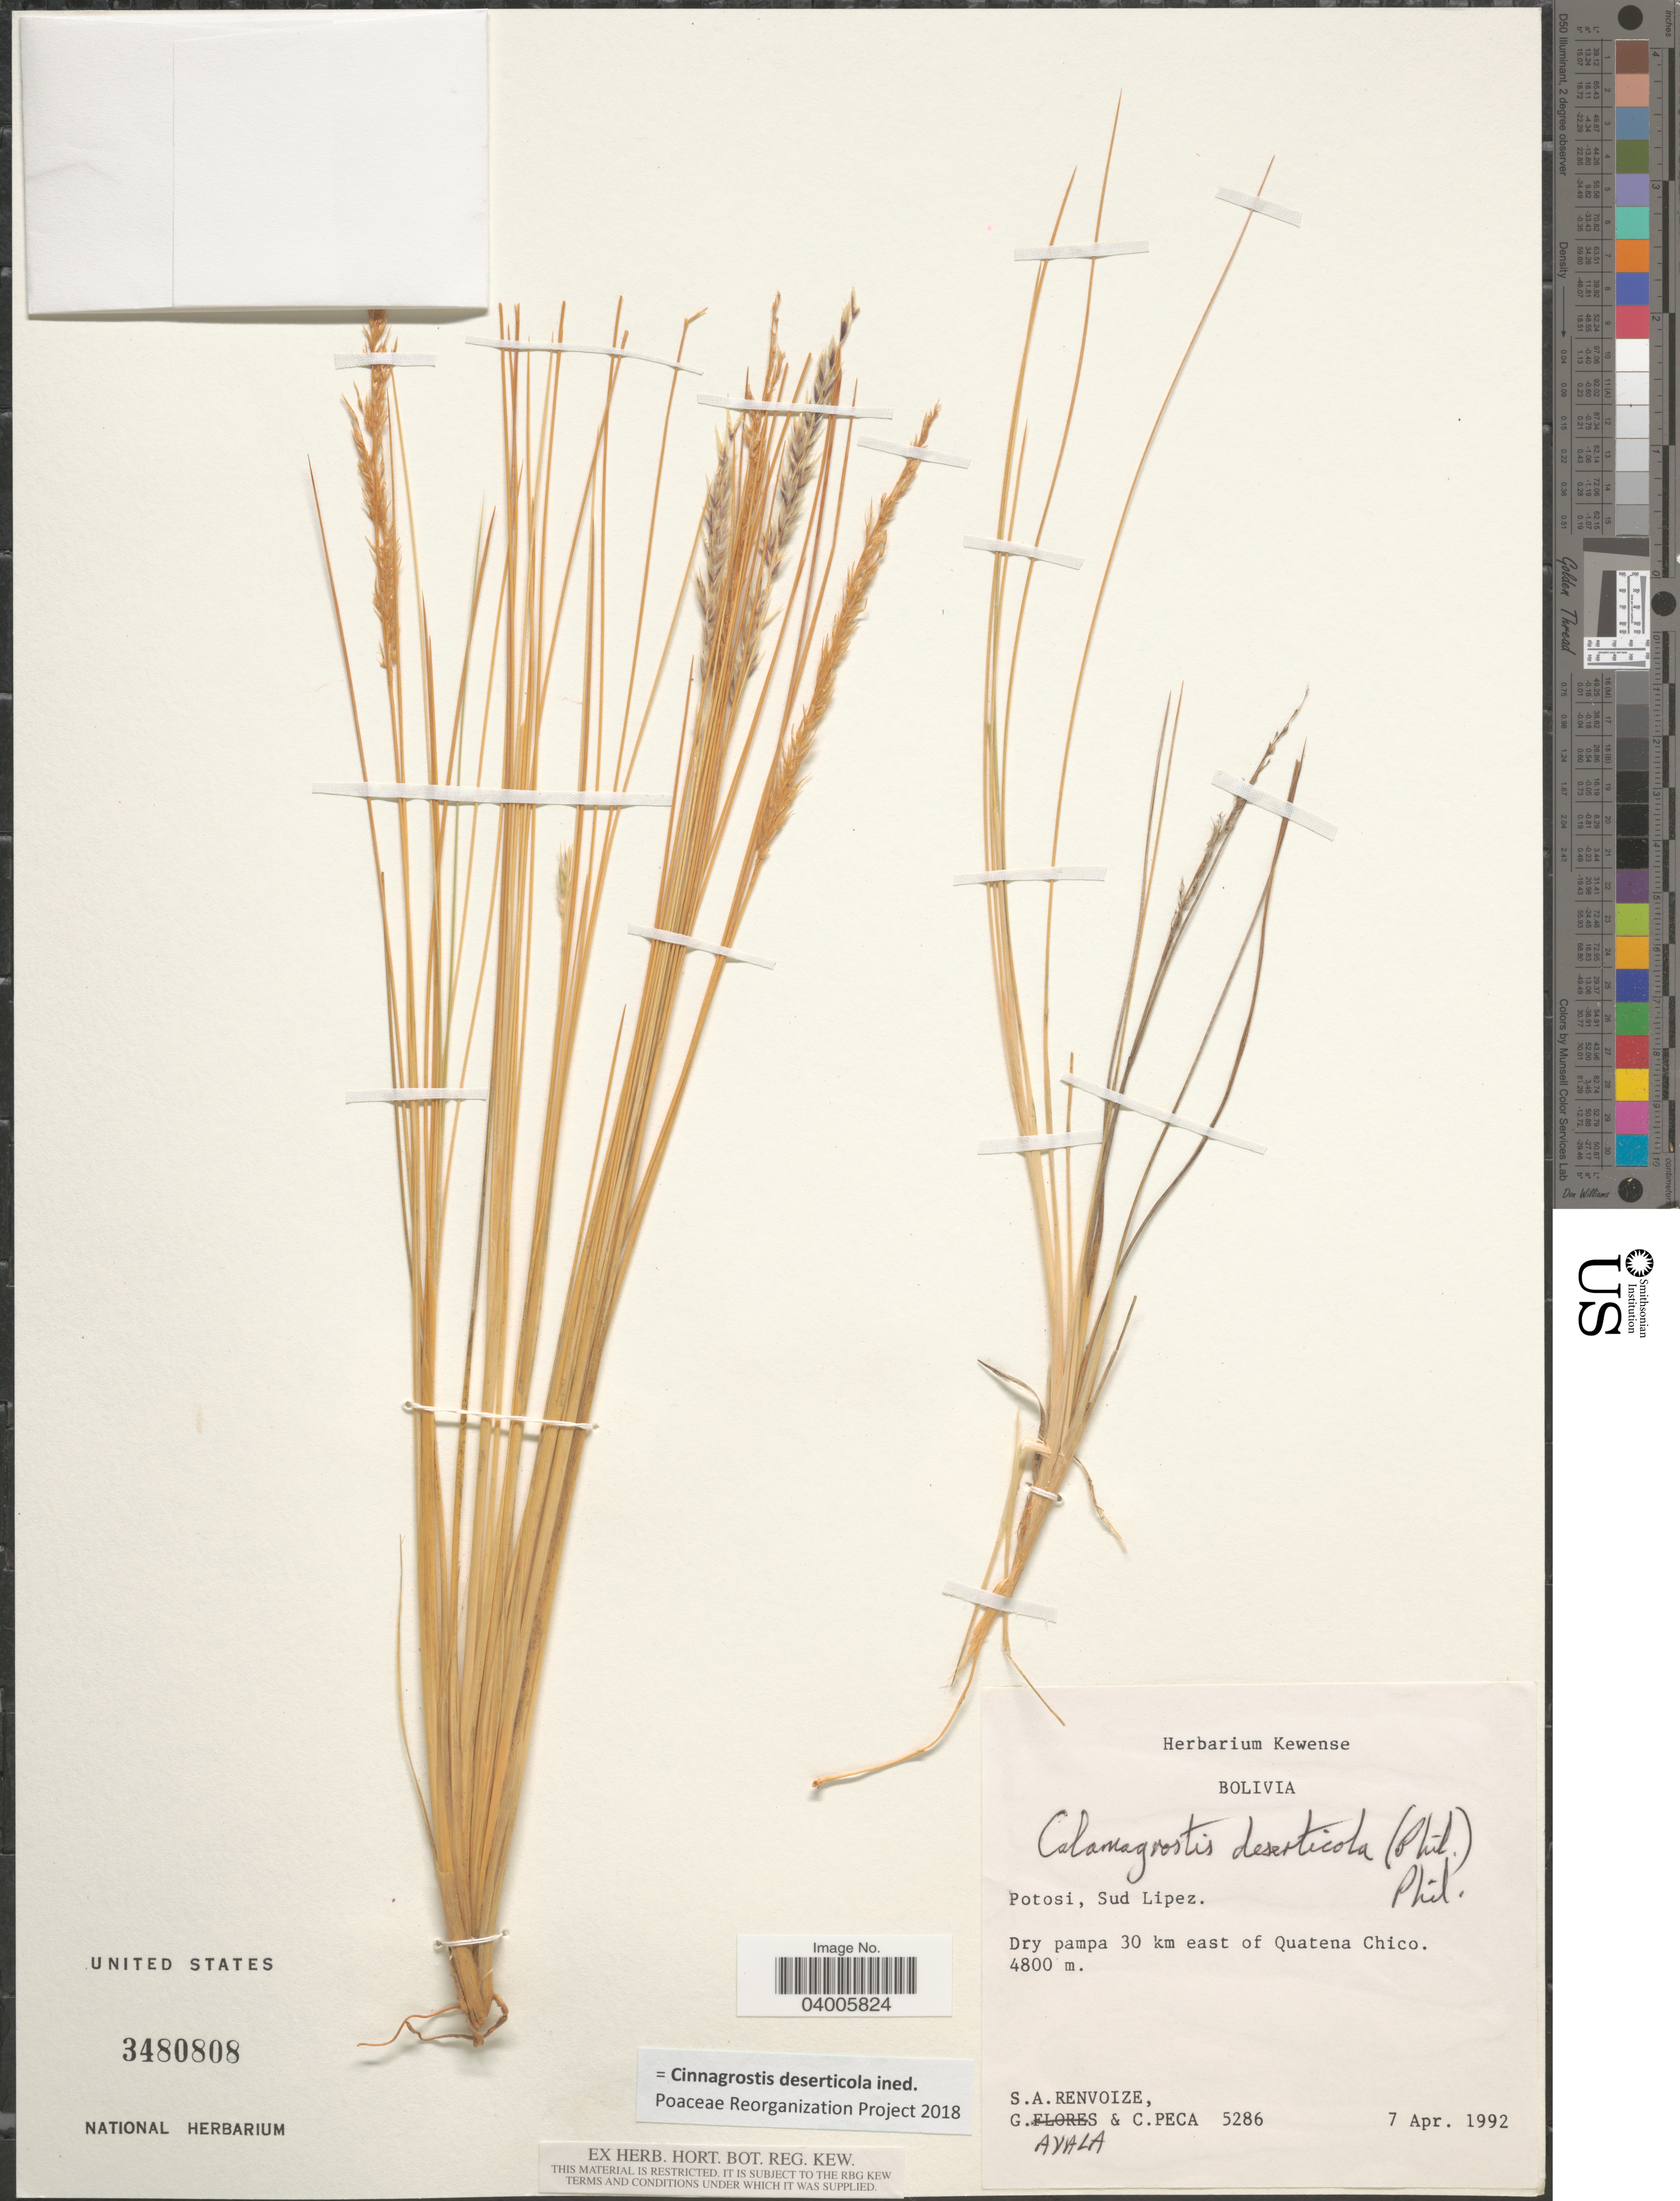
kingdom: Plantae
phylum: Tracheophyta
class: Liliopsida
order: Poales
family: Poaceae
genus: Cinnagrostis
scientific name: Cinnagrostis deserticola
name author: (Phil.) P.M. Peterson et al.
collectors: S. A. Renvoize, G. Ayala & C. Peca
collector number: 5286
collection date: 1992-04-07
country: Bolivia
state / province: Potosi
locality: Sud Lipez. Dry pampa 30 km east of Quatena Chico.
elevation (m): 4800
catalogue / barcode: US 3480808